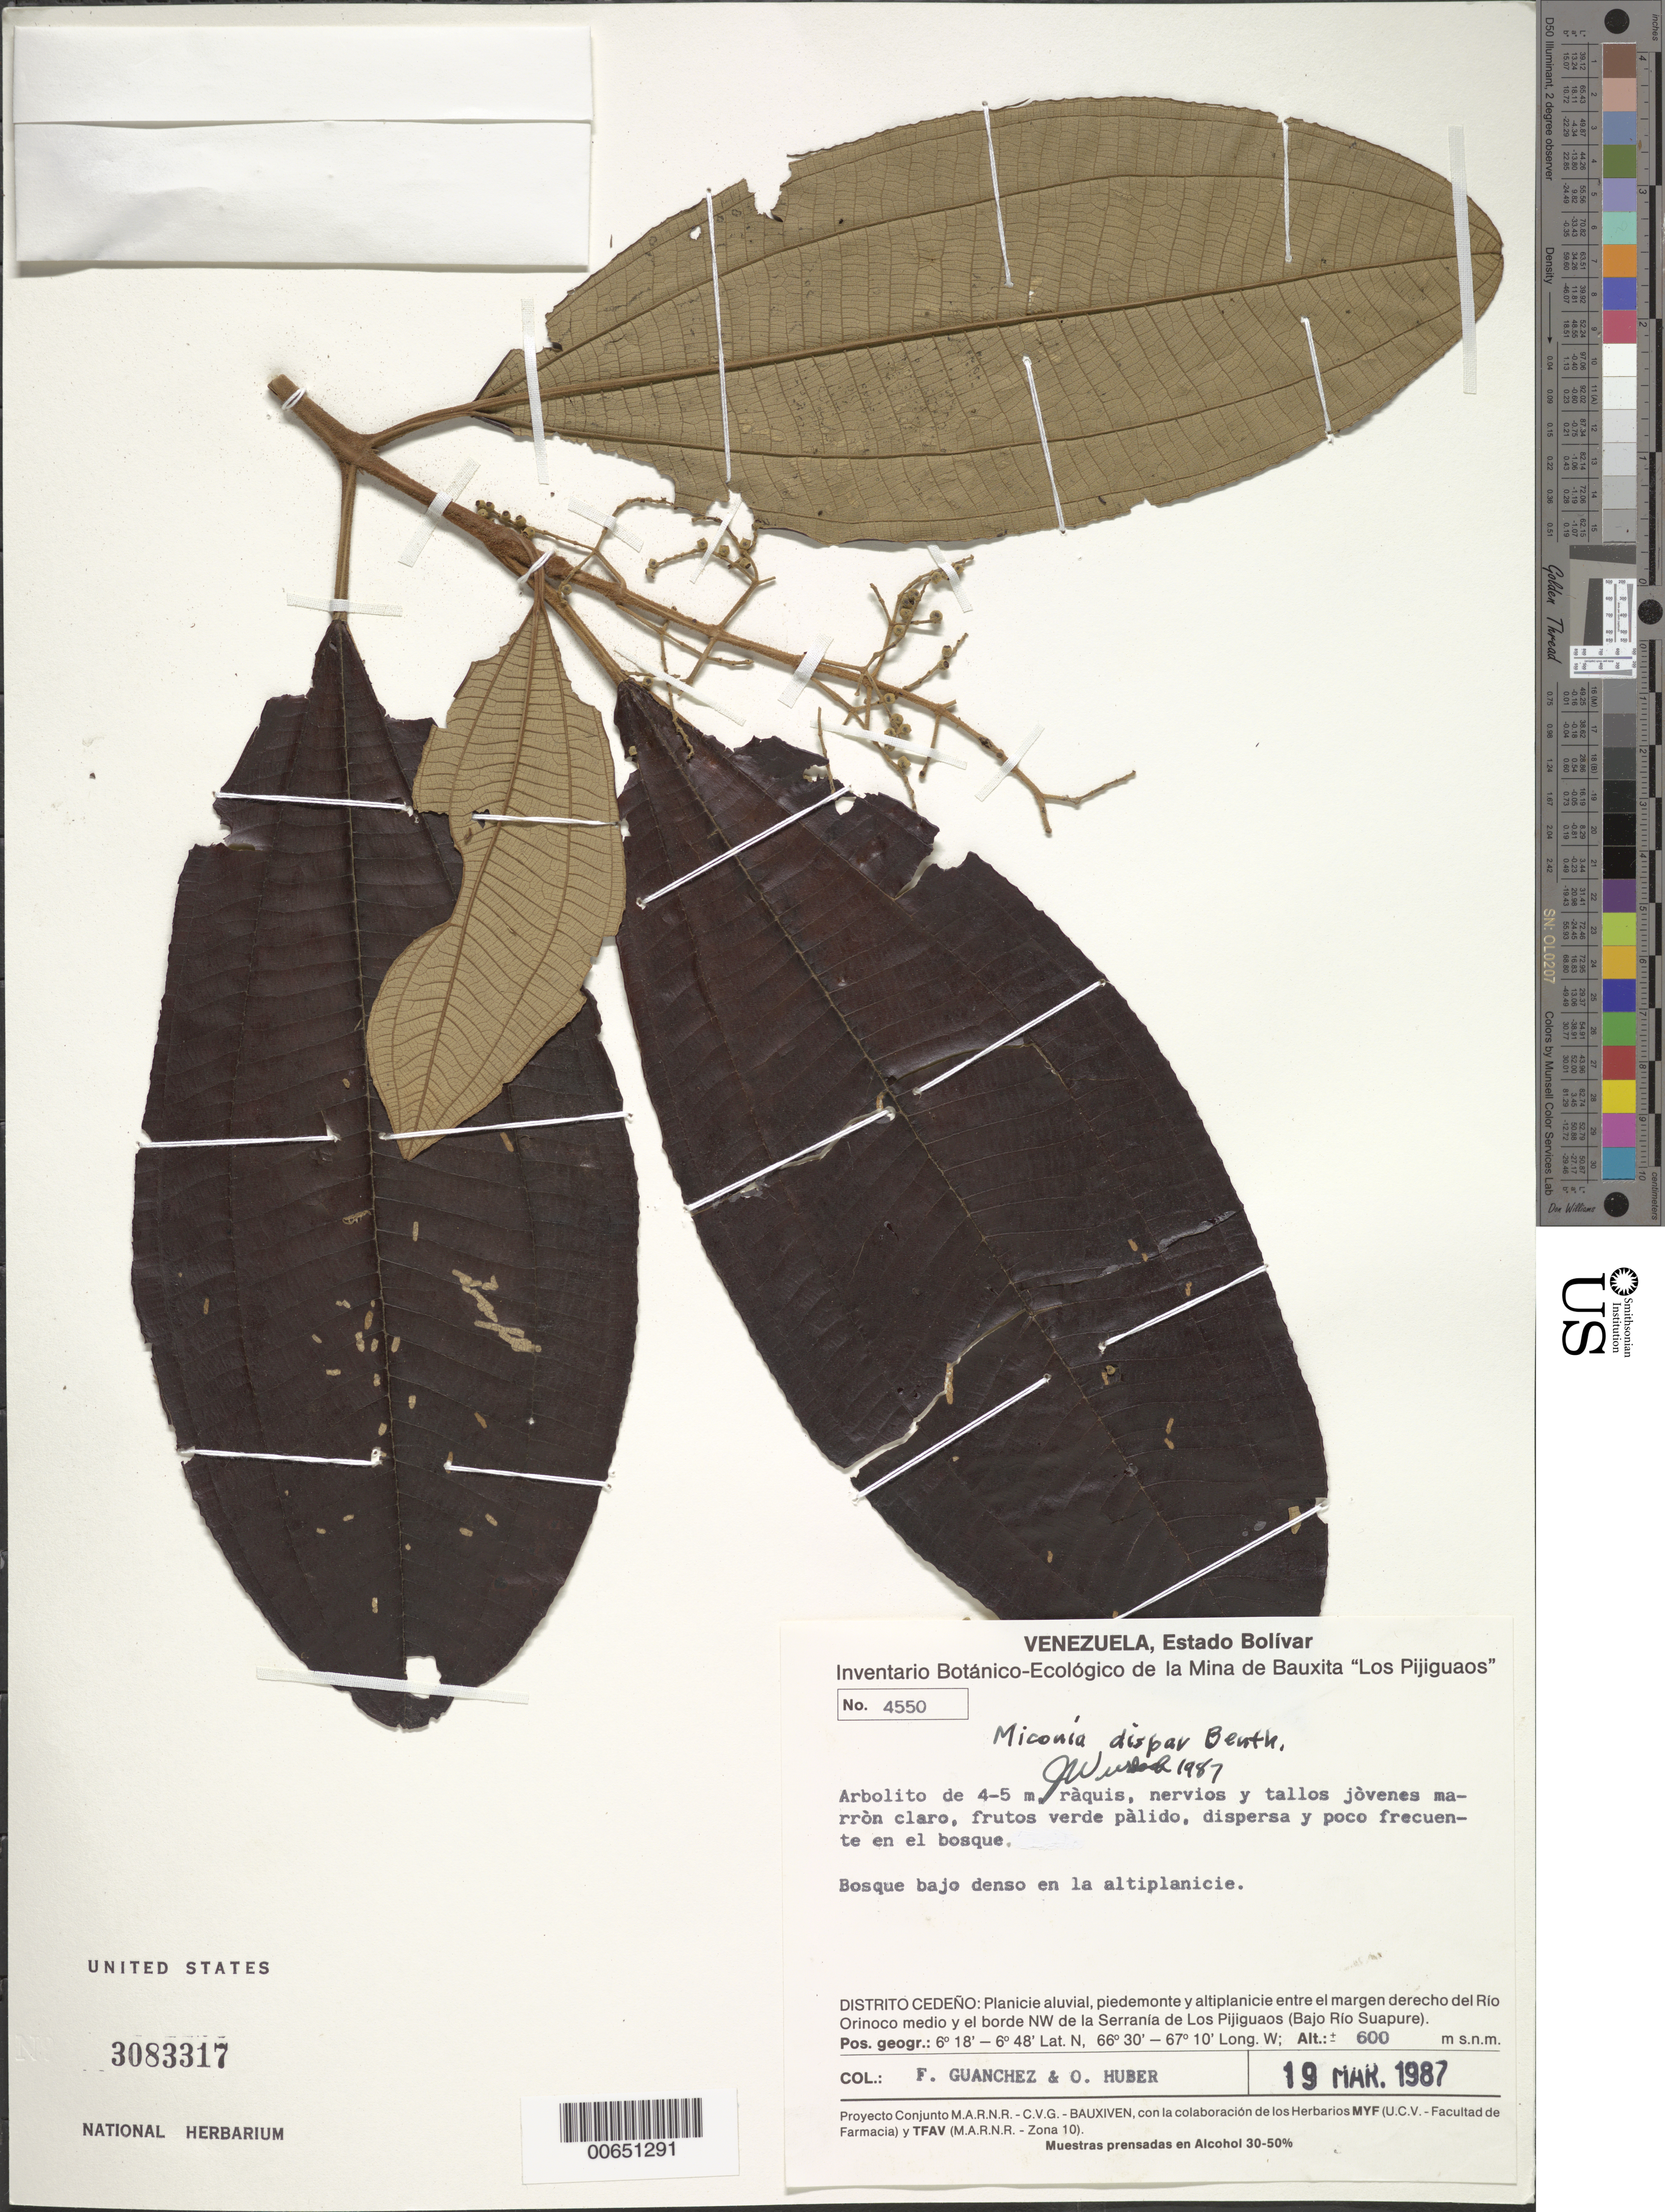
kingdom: Plantae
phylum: Tracheophyta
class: Magnoliopsida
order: Myrtales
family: Melastomataceae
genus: Miconia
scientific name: Miconia dispar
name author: Benth.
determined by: Wurdack, John J., (US), US (UNITED STATES)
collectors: F. Guánchez M. & O. Huber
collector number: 4550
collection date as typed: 19-Mar-87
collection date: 1987-03-19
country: Venezuela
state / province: Bolívar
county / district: Cedeño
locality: Río Orinoco medio to el borde NW de la Serrania de Los Pijiguaos (Bajo Río Suapure)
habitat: Bosque; planicie aluvial, piedemonte y altiplanicie; bosque bajo denso en la altiplanicie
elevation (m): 600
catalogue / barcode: US 3083317